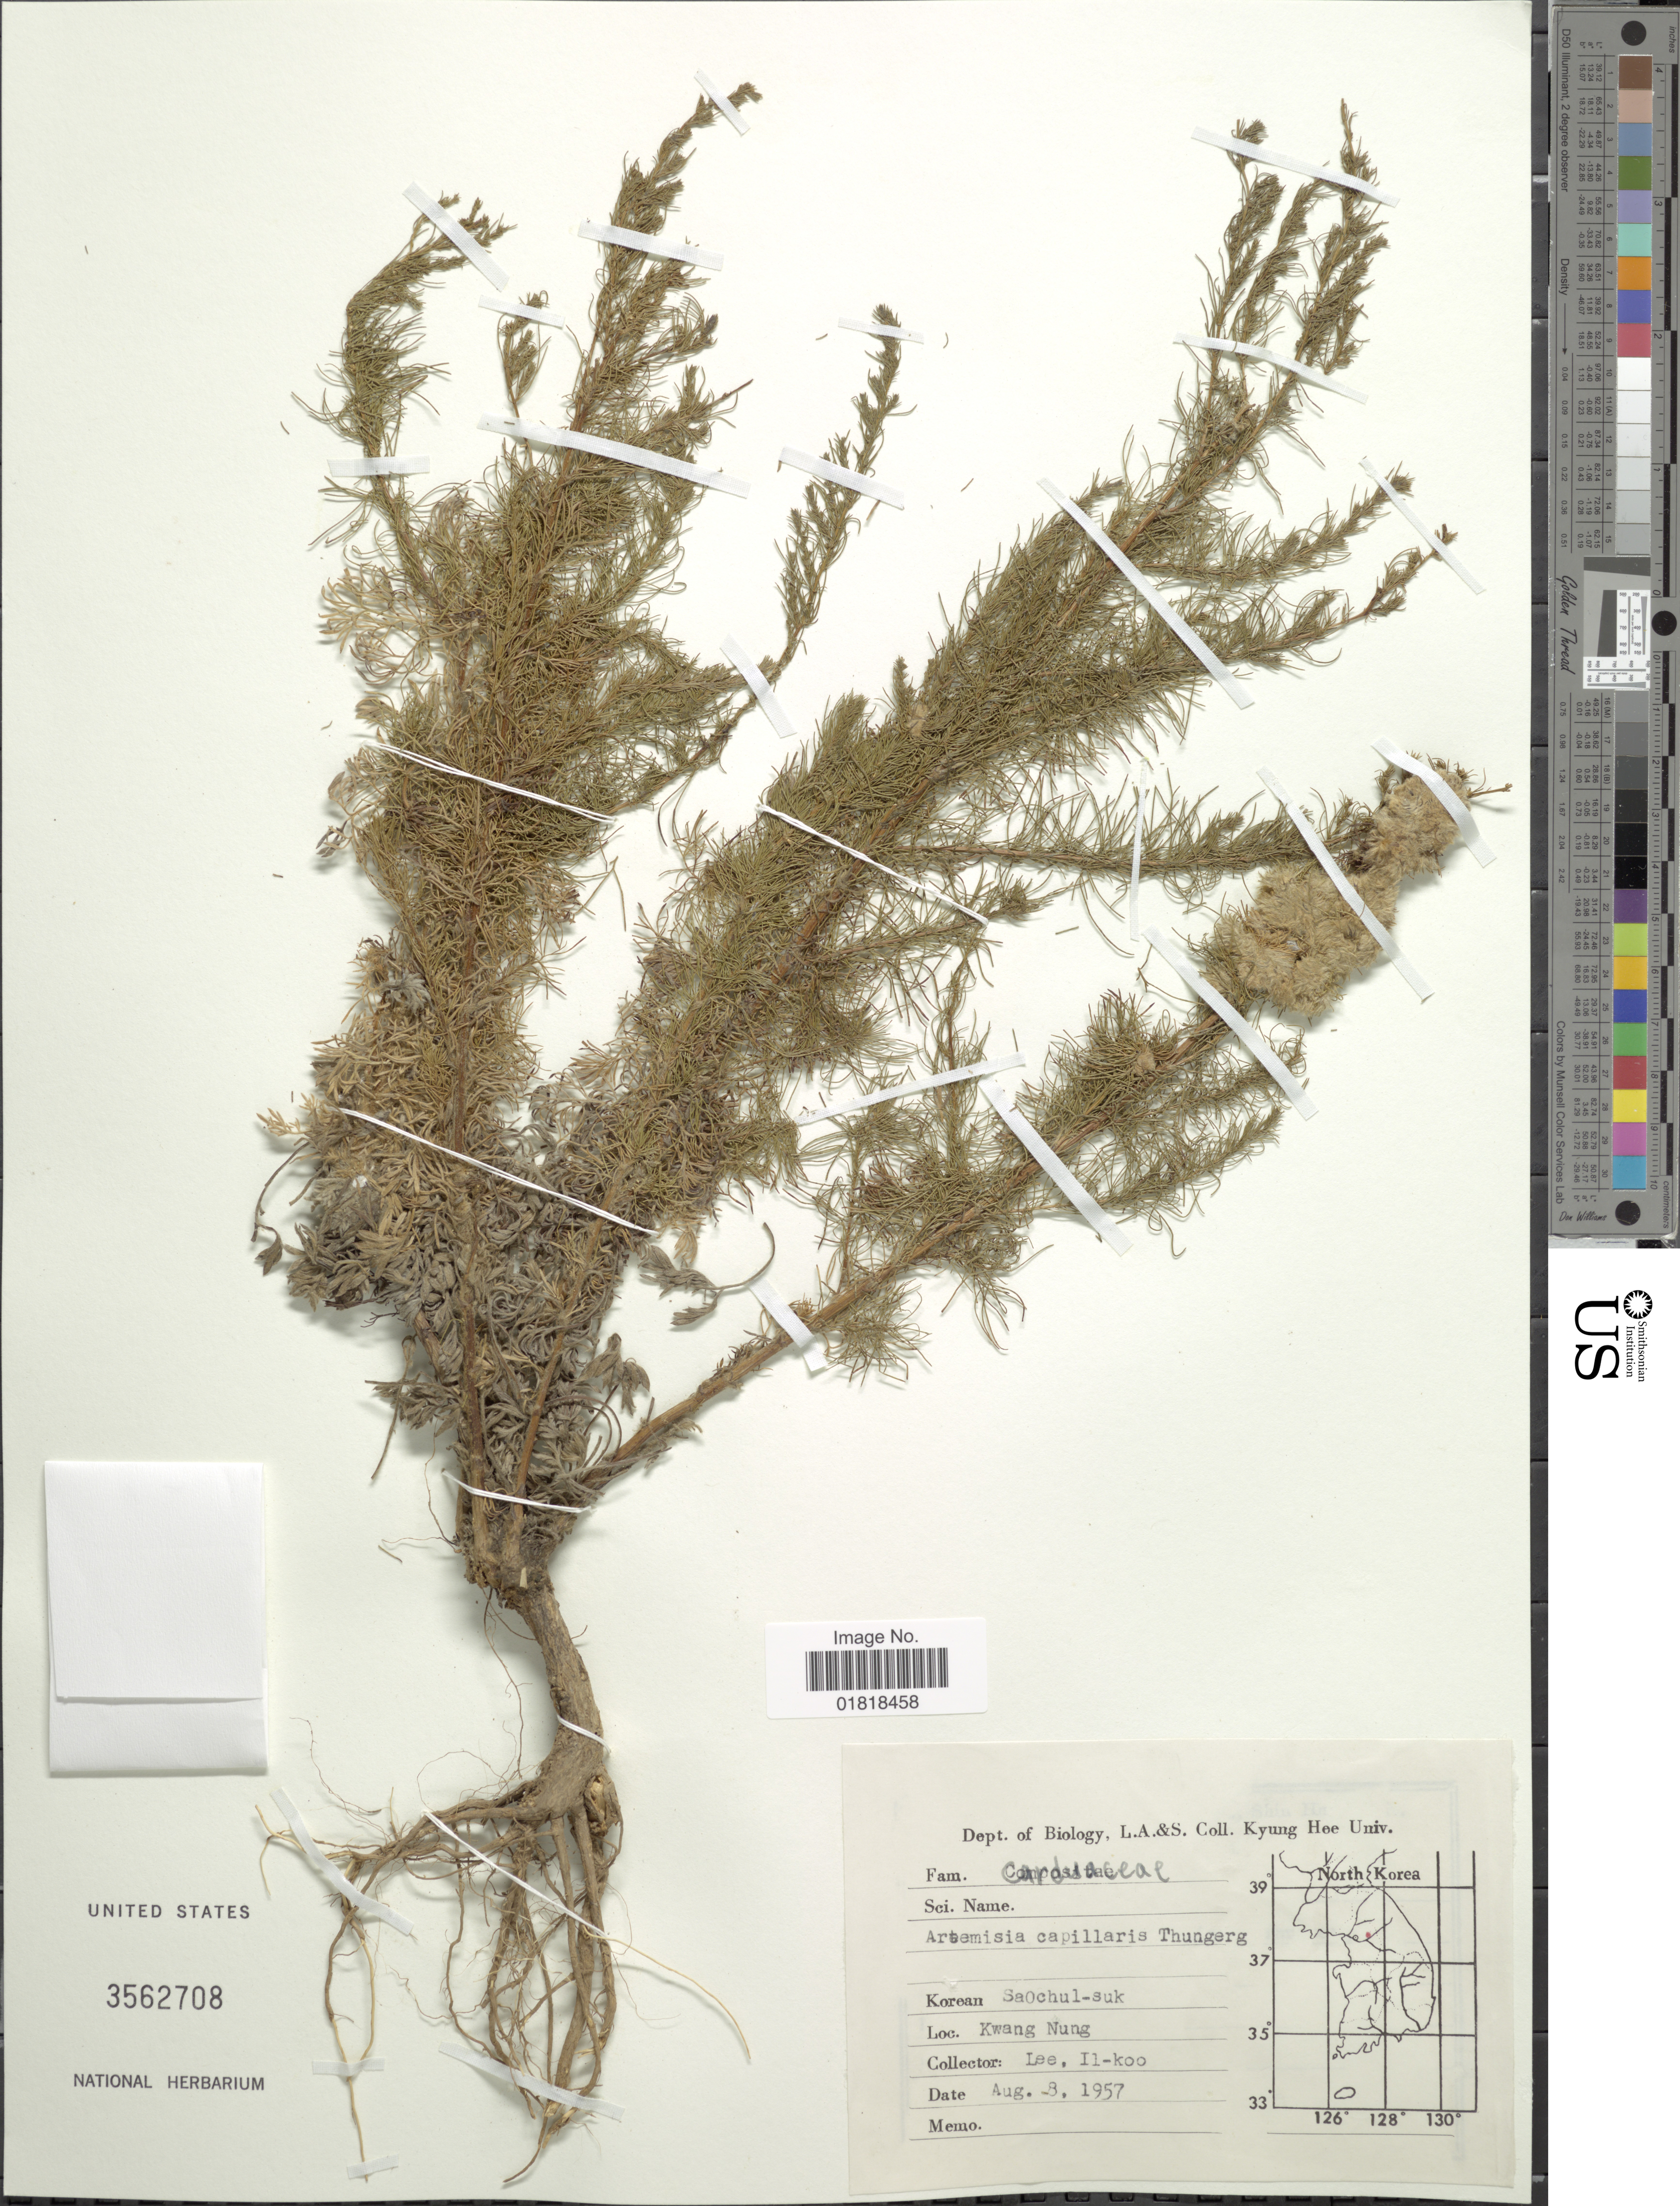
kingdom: Plantae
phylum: Tracheophyta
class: Magnoliopsida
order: Asterales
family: Asteraceae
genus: Artemisia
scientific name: Artemisia capillaris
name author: Thunb.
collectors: I. Lee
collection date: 1957-08-08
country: South Korea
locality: Kwang Nung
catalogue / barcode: US 3562708